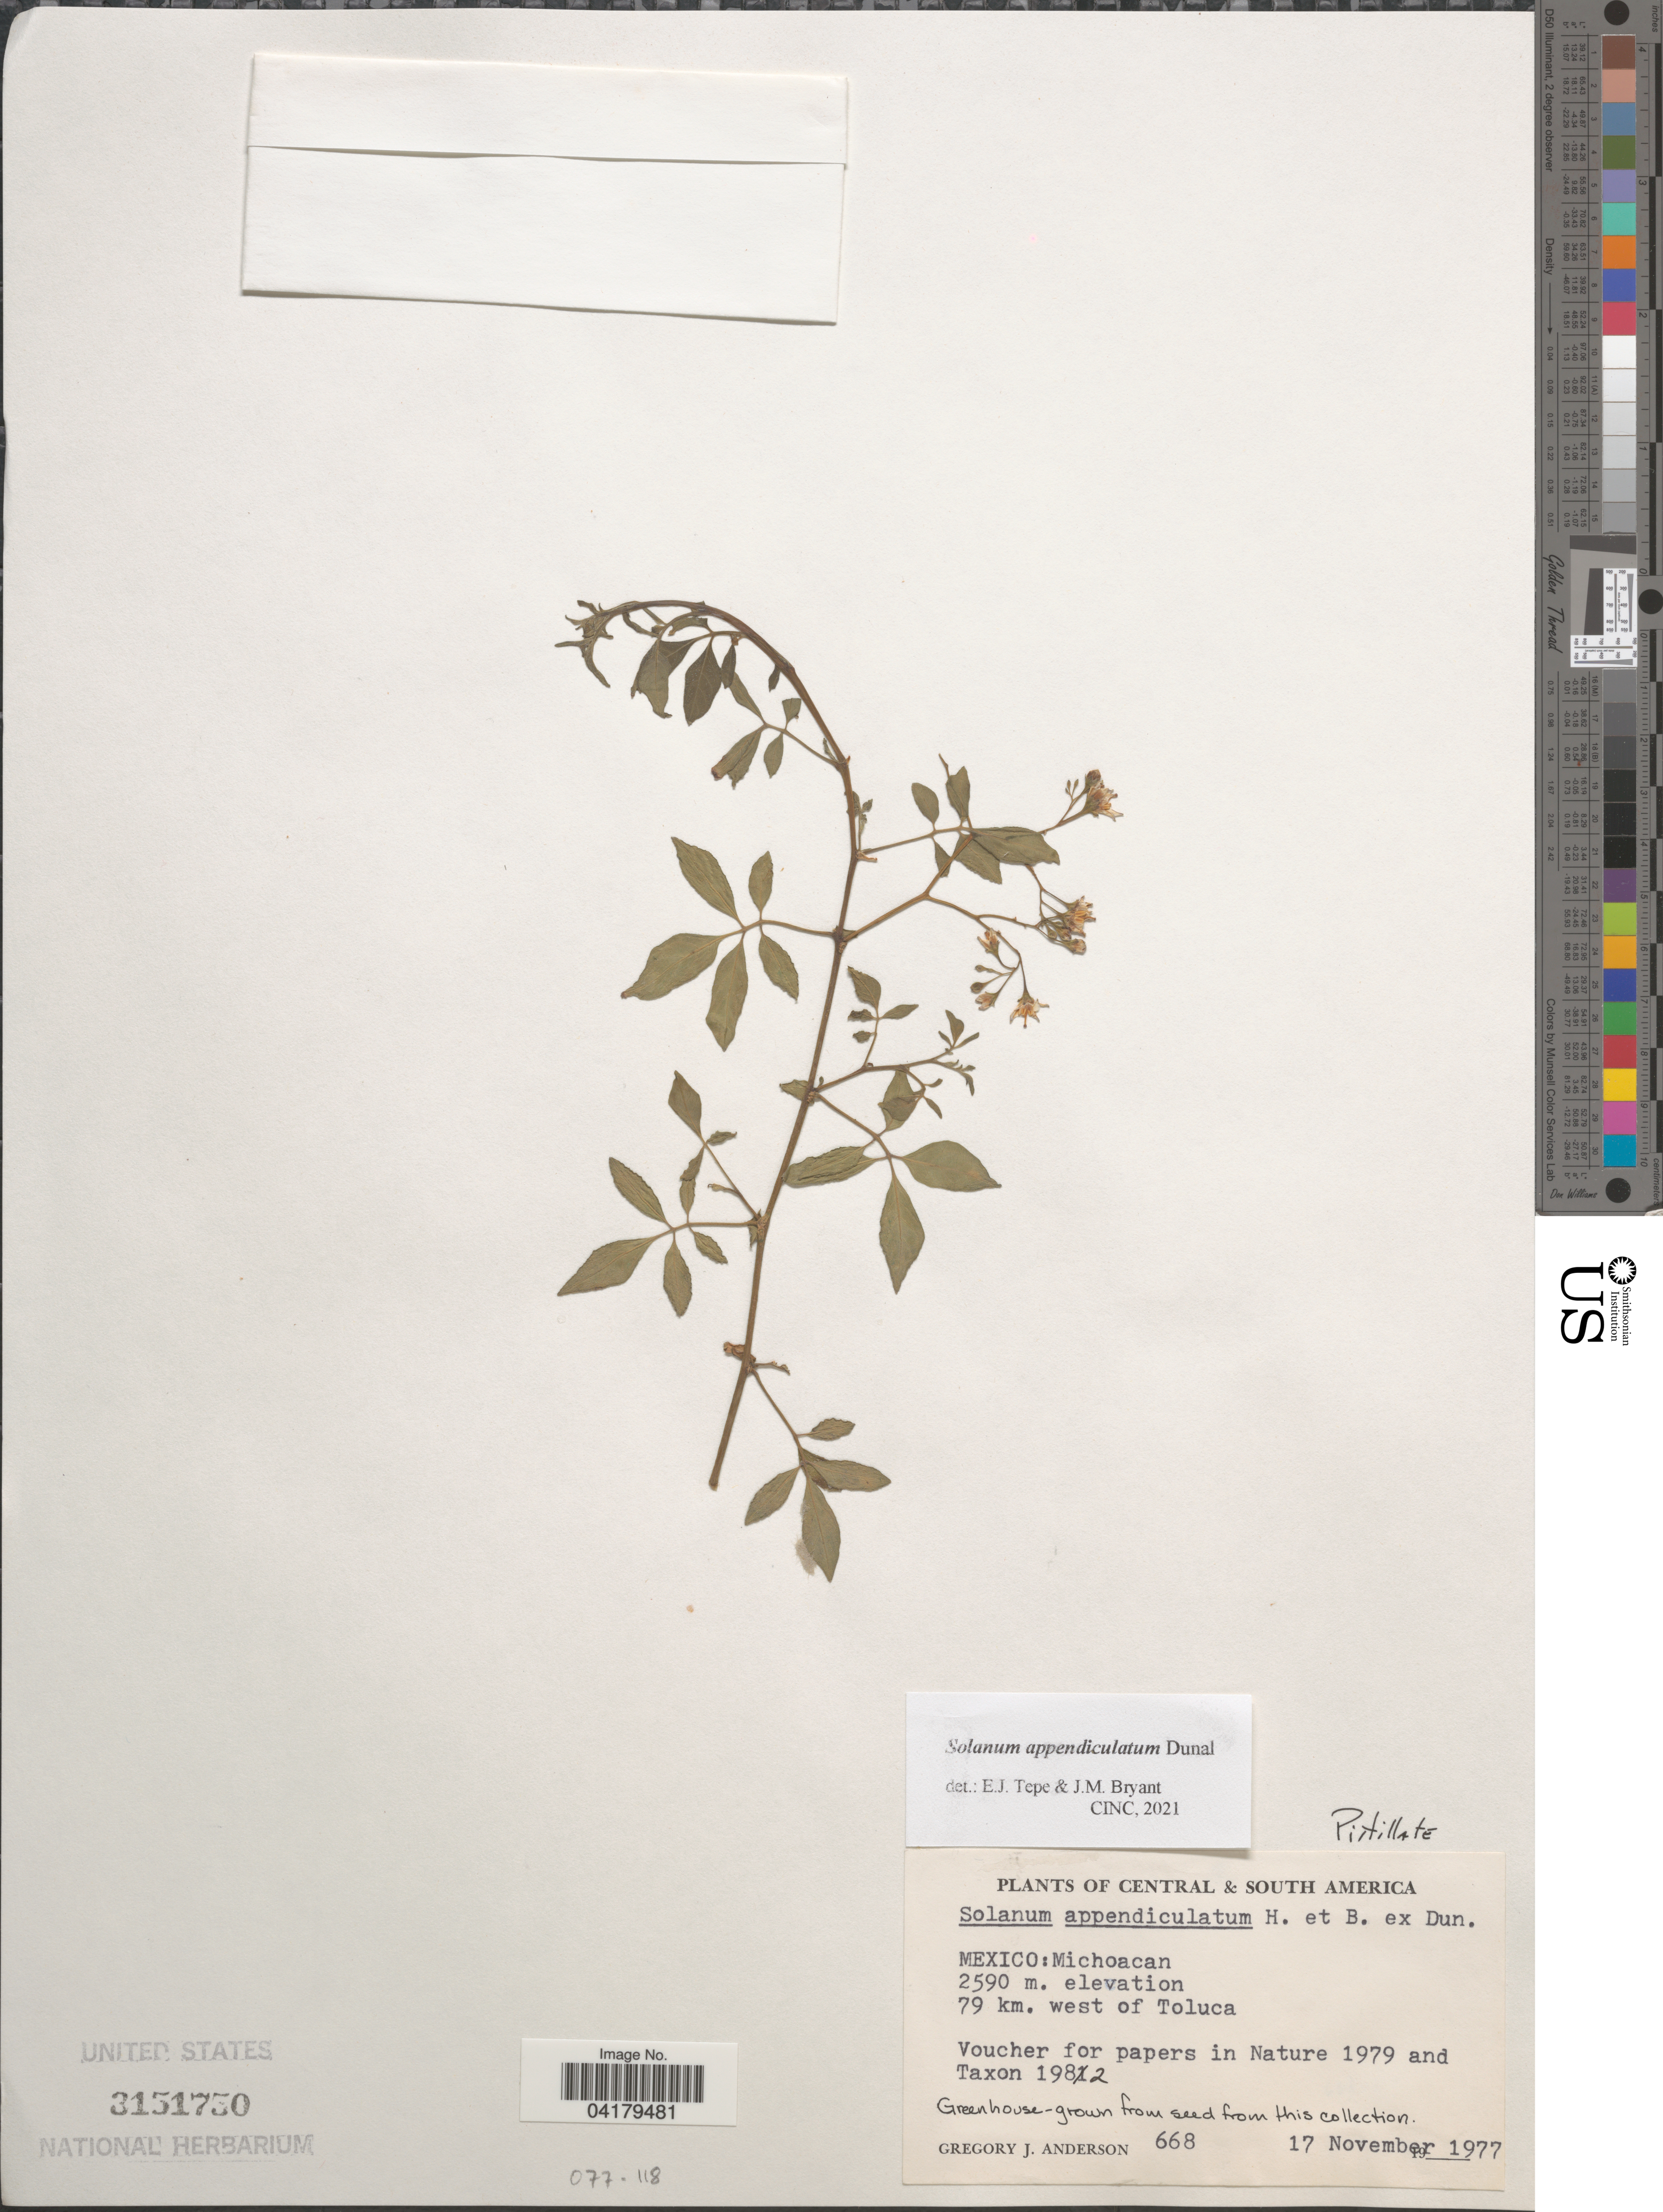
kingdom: Plantae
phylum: Tracheophyta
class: Magnoliopsida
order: Solanales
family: Solanaceae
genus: Solanum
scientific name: Solanum appendiculatum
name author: Humb. & Bonpl. ex Dunal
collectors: G. J. Anderson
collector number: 668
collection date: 1977-11-17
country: Mexico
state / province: Michoacán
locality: Central & South America. 79 km. west of Toluca.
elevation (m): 2590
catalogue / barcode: US 3151750